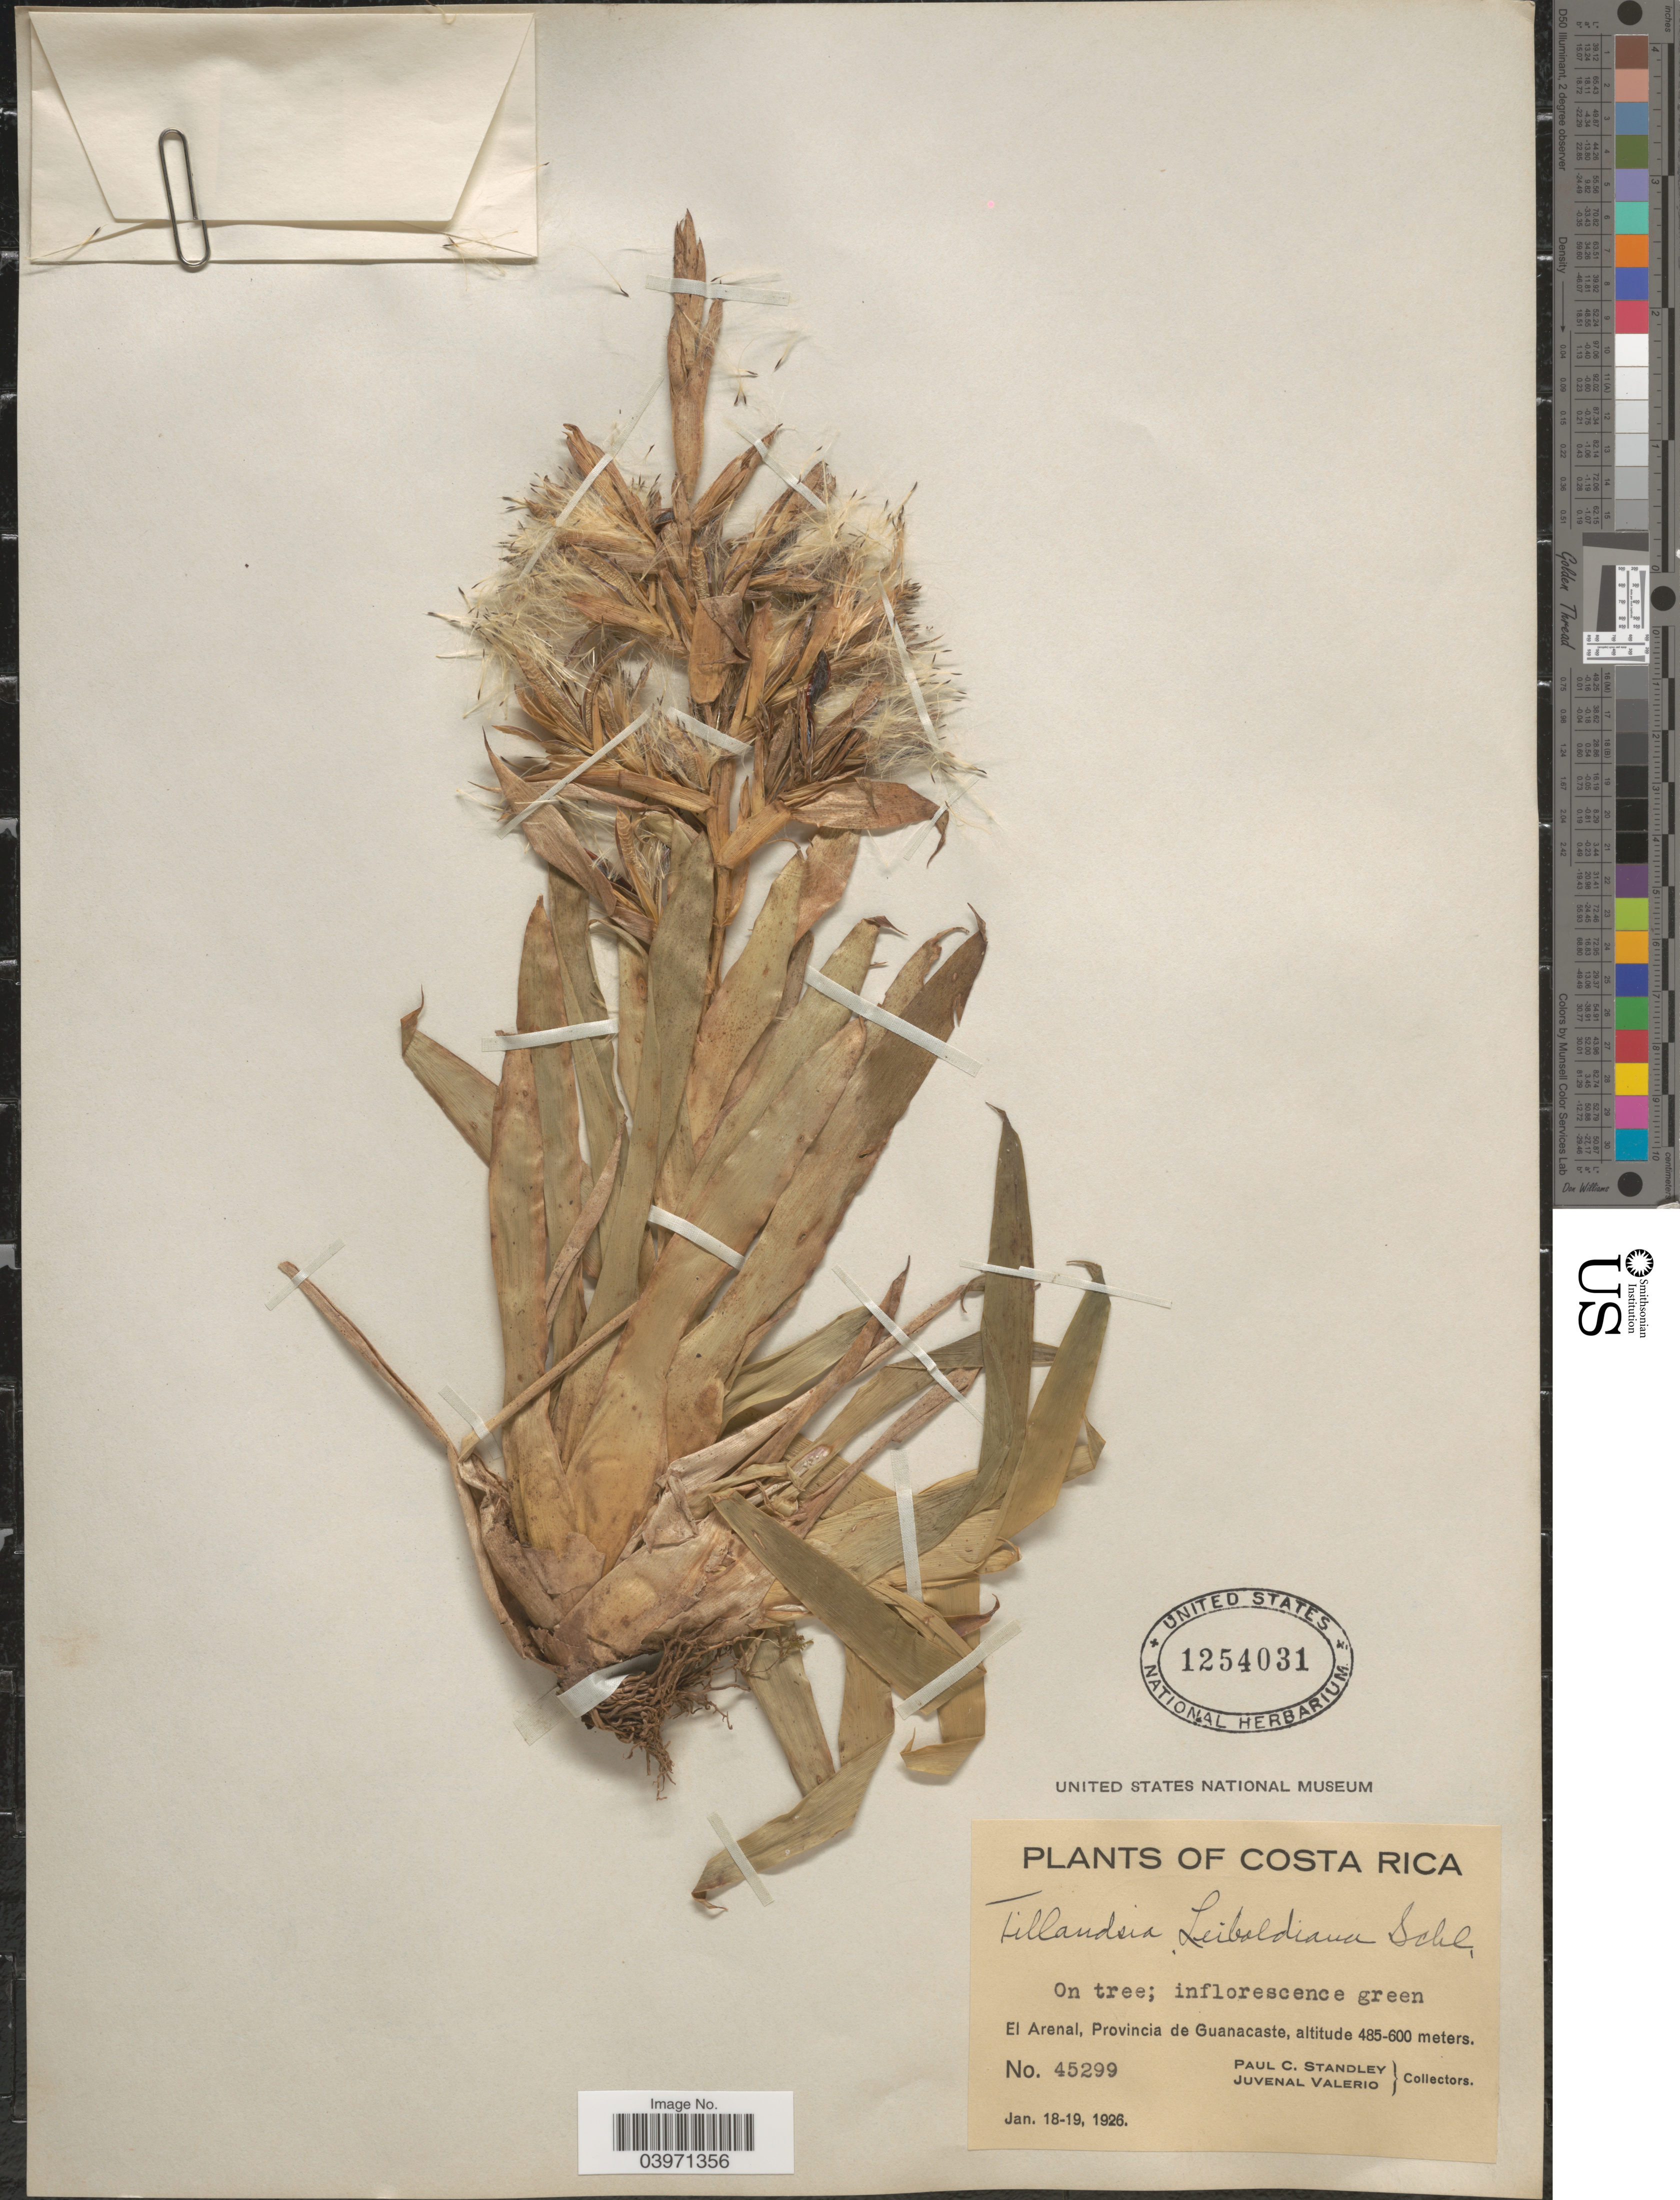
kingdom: Plantae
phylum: Tracheophyta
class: Liliopsida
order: Poales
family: Bromeliaceae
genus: Tillandsia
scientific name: Tillandsia leiboldiana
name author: Schltdl.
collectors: P. C. Standley & J. Valerio R.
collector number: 45299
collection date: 1926-01-18/1926-01-19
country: Costa Rica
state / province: Guanacaste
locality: El Arenal.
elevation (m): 485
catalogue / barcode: US 1254031